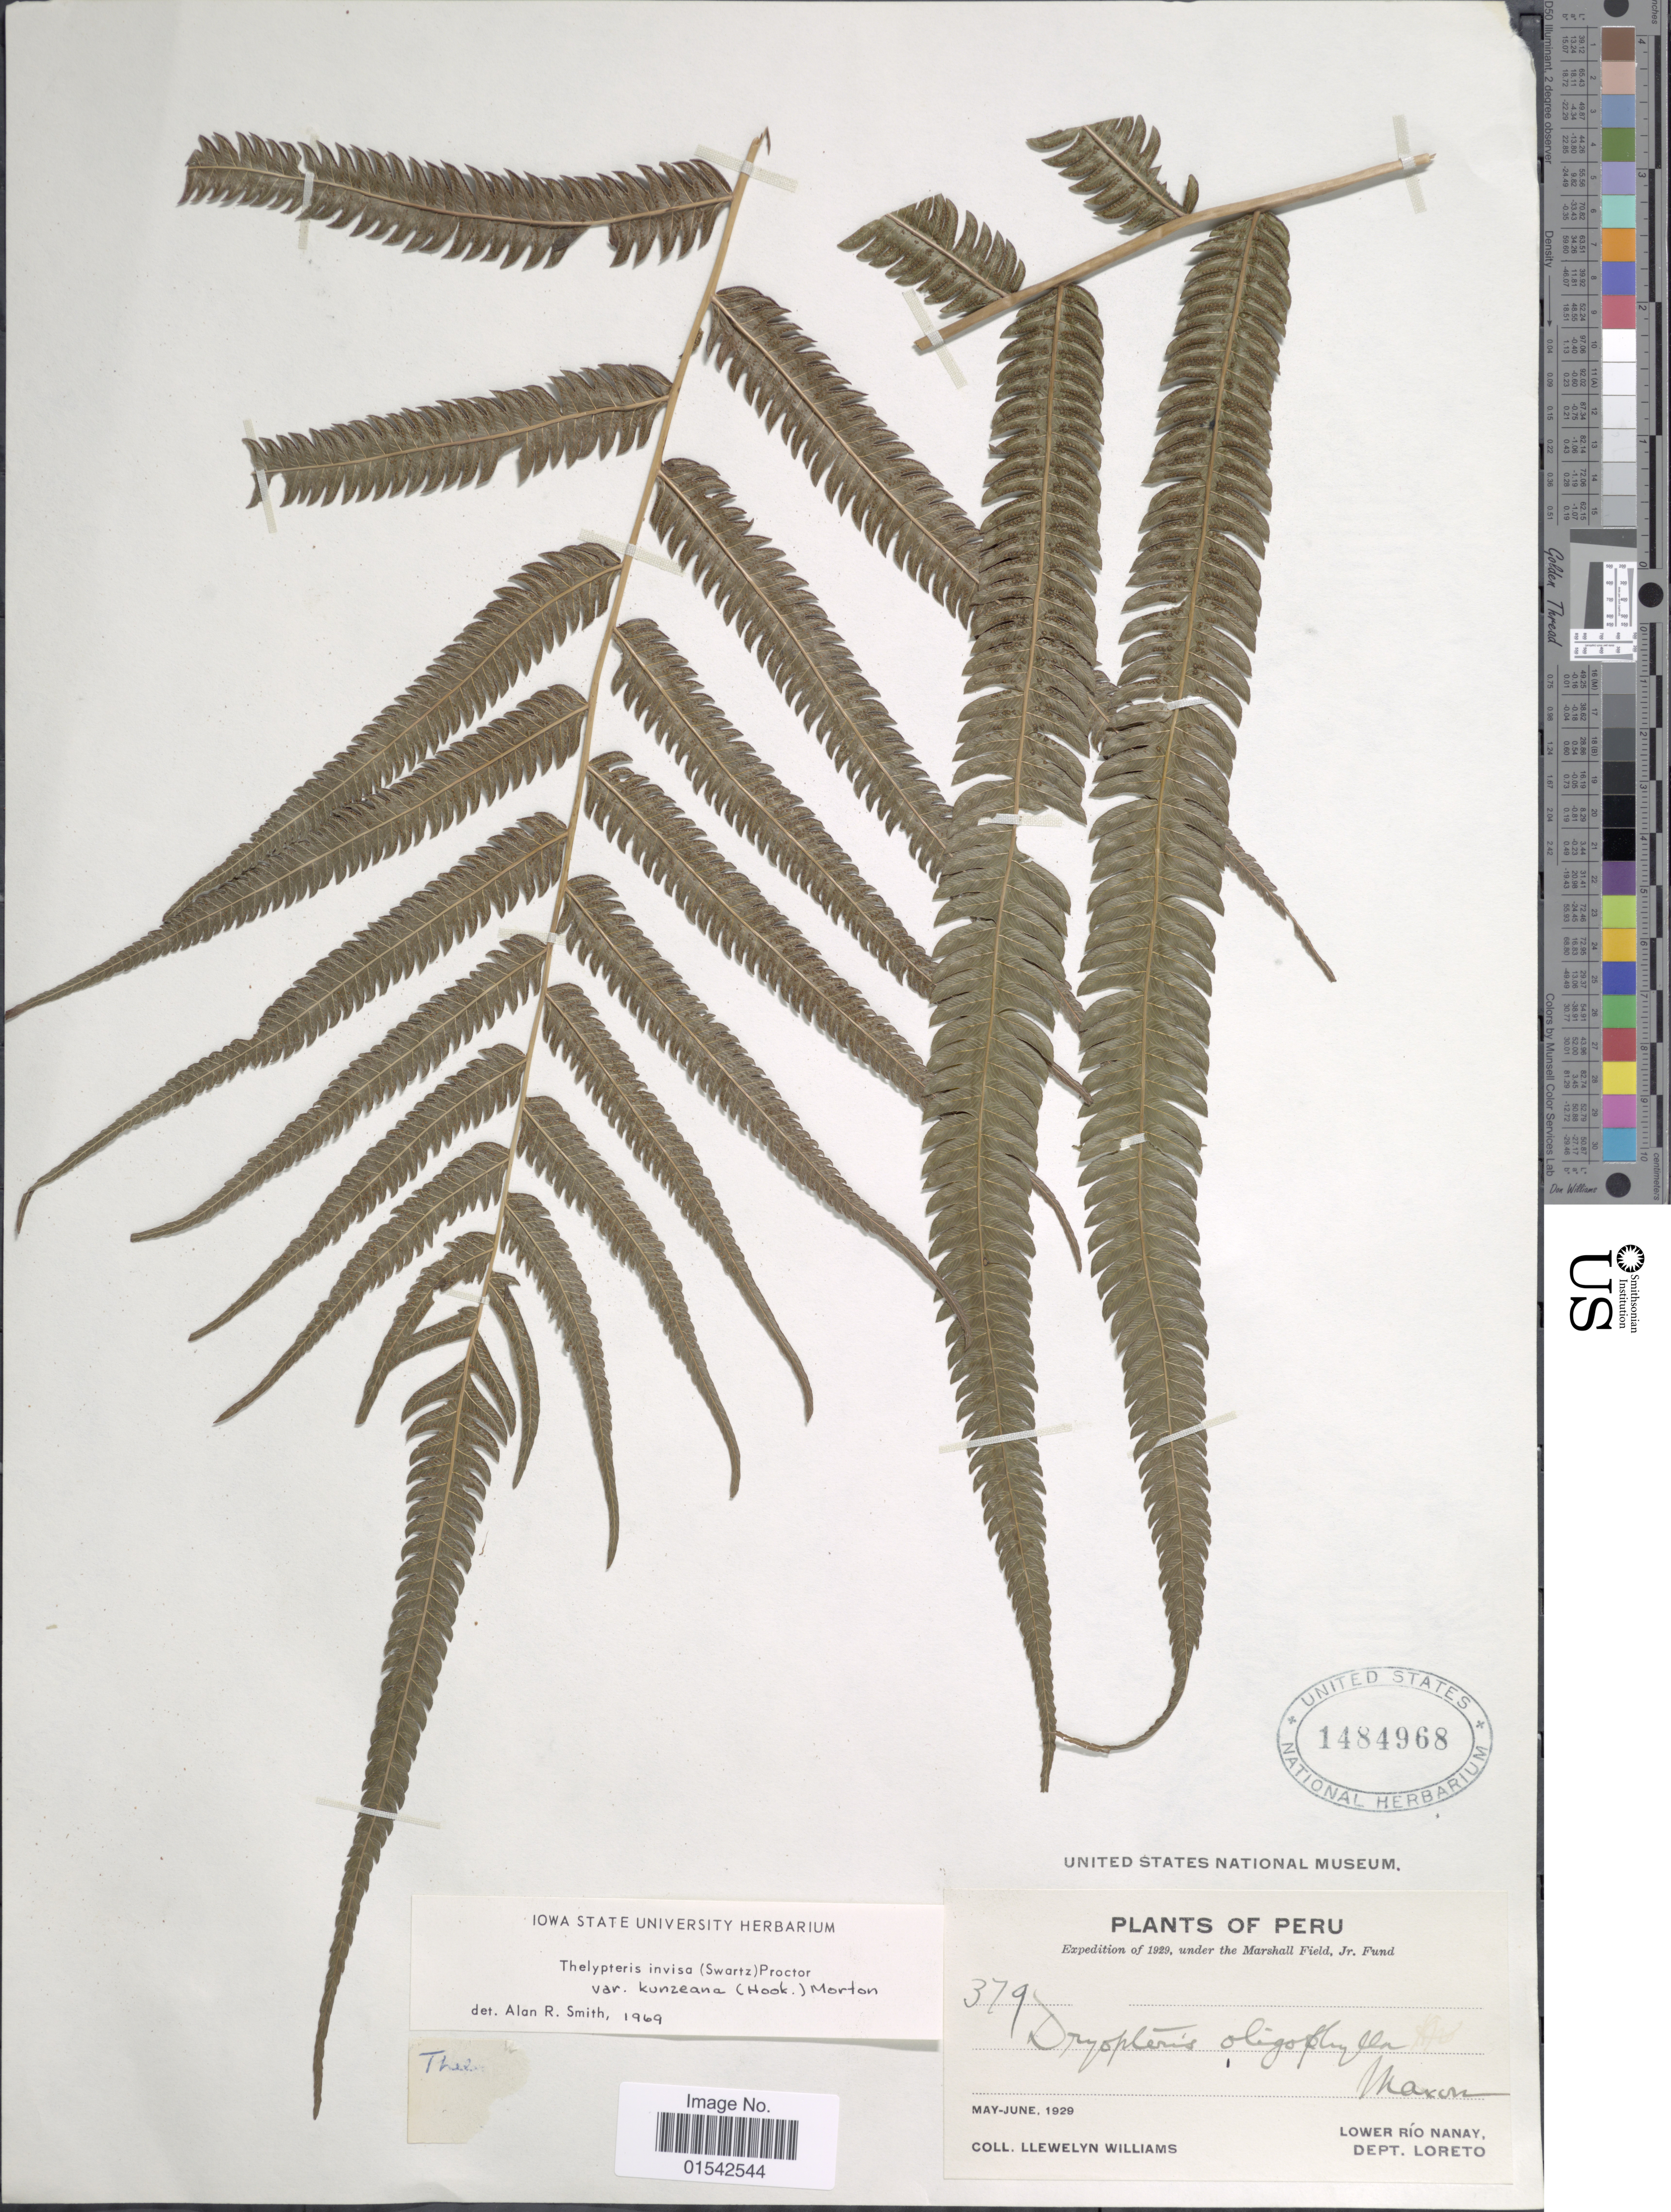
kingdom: Plantae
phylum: Tracheophyta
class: Polypodiopsida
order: Polypodiales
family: Thelypteridaceae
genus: Cyclosorus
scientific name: Cyclosorus grandis (A.R. Sm.) comb. nov., ined 2015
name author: (A.R. Sm.)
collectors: Ll. Williams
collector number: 379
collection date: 1929-05/1929-06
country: Peru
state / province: Loreto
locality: Lower Río Nanay, Maxon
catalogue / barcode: US 1484968